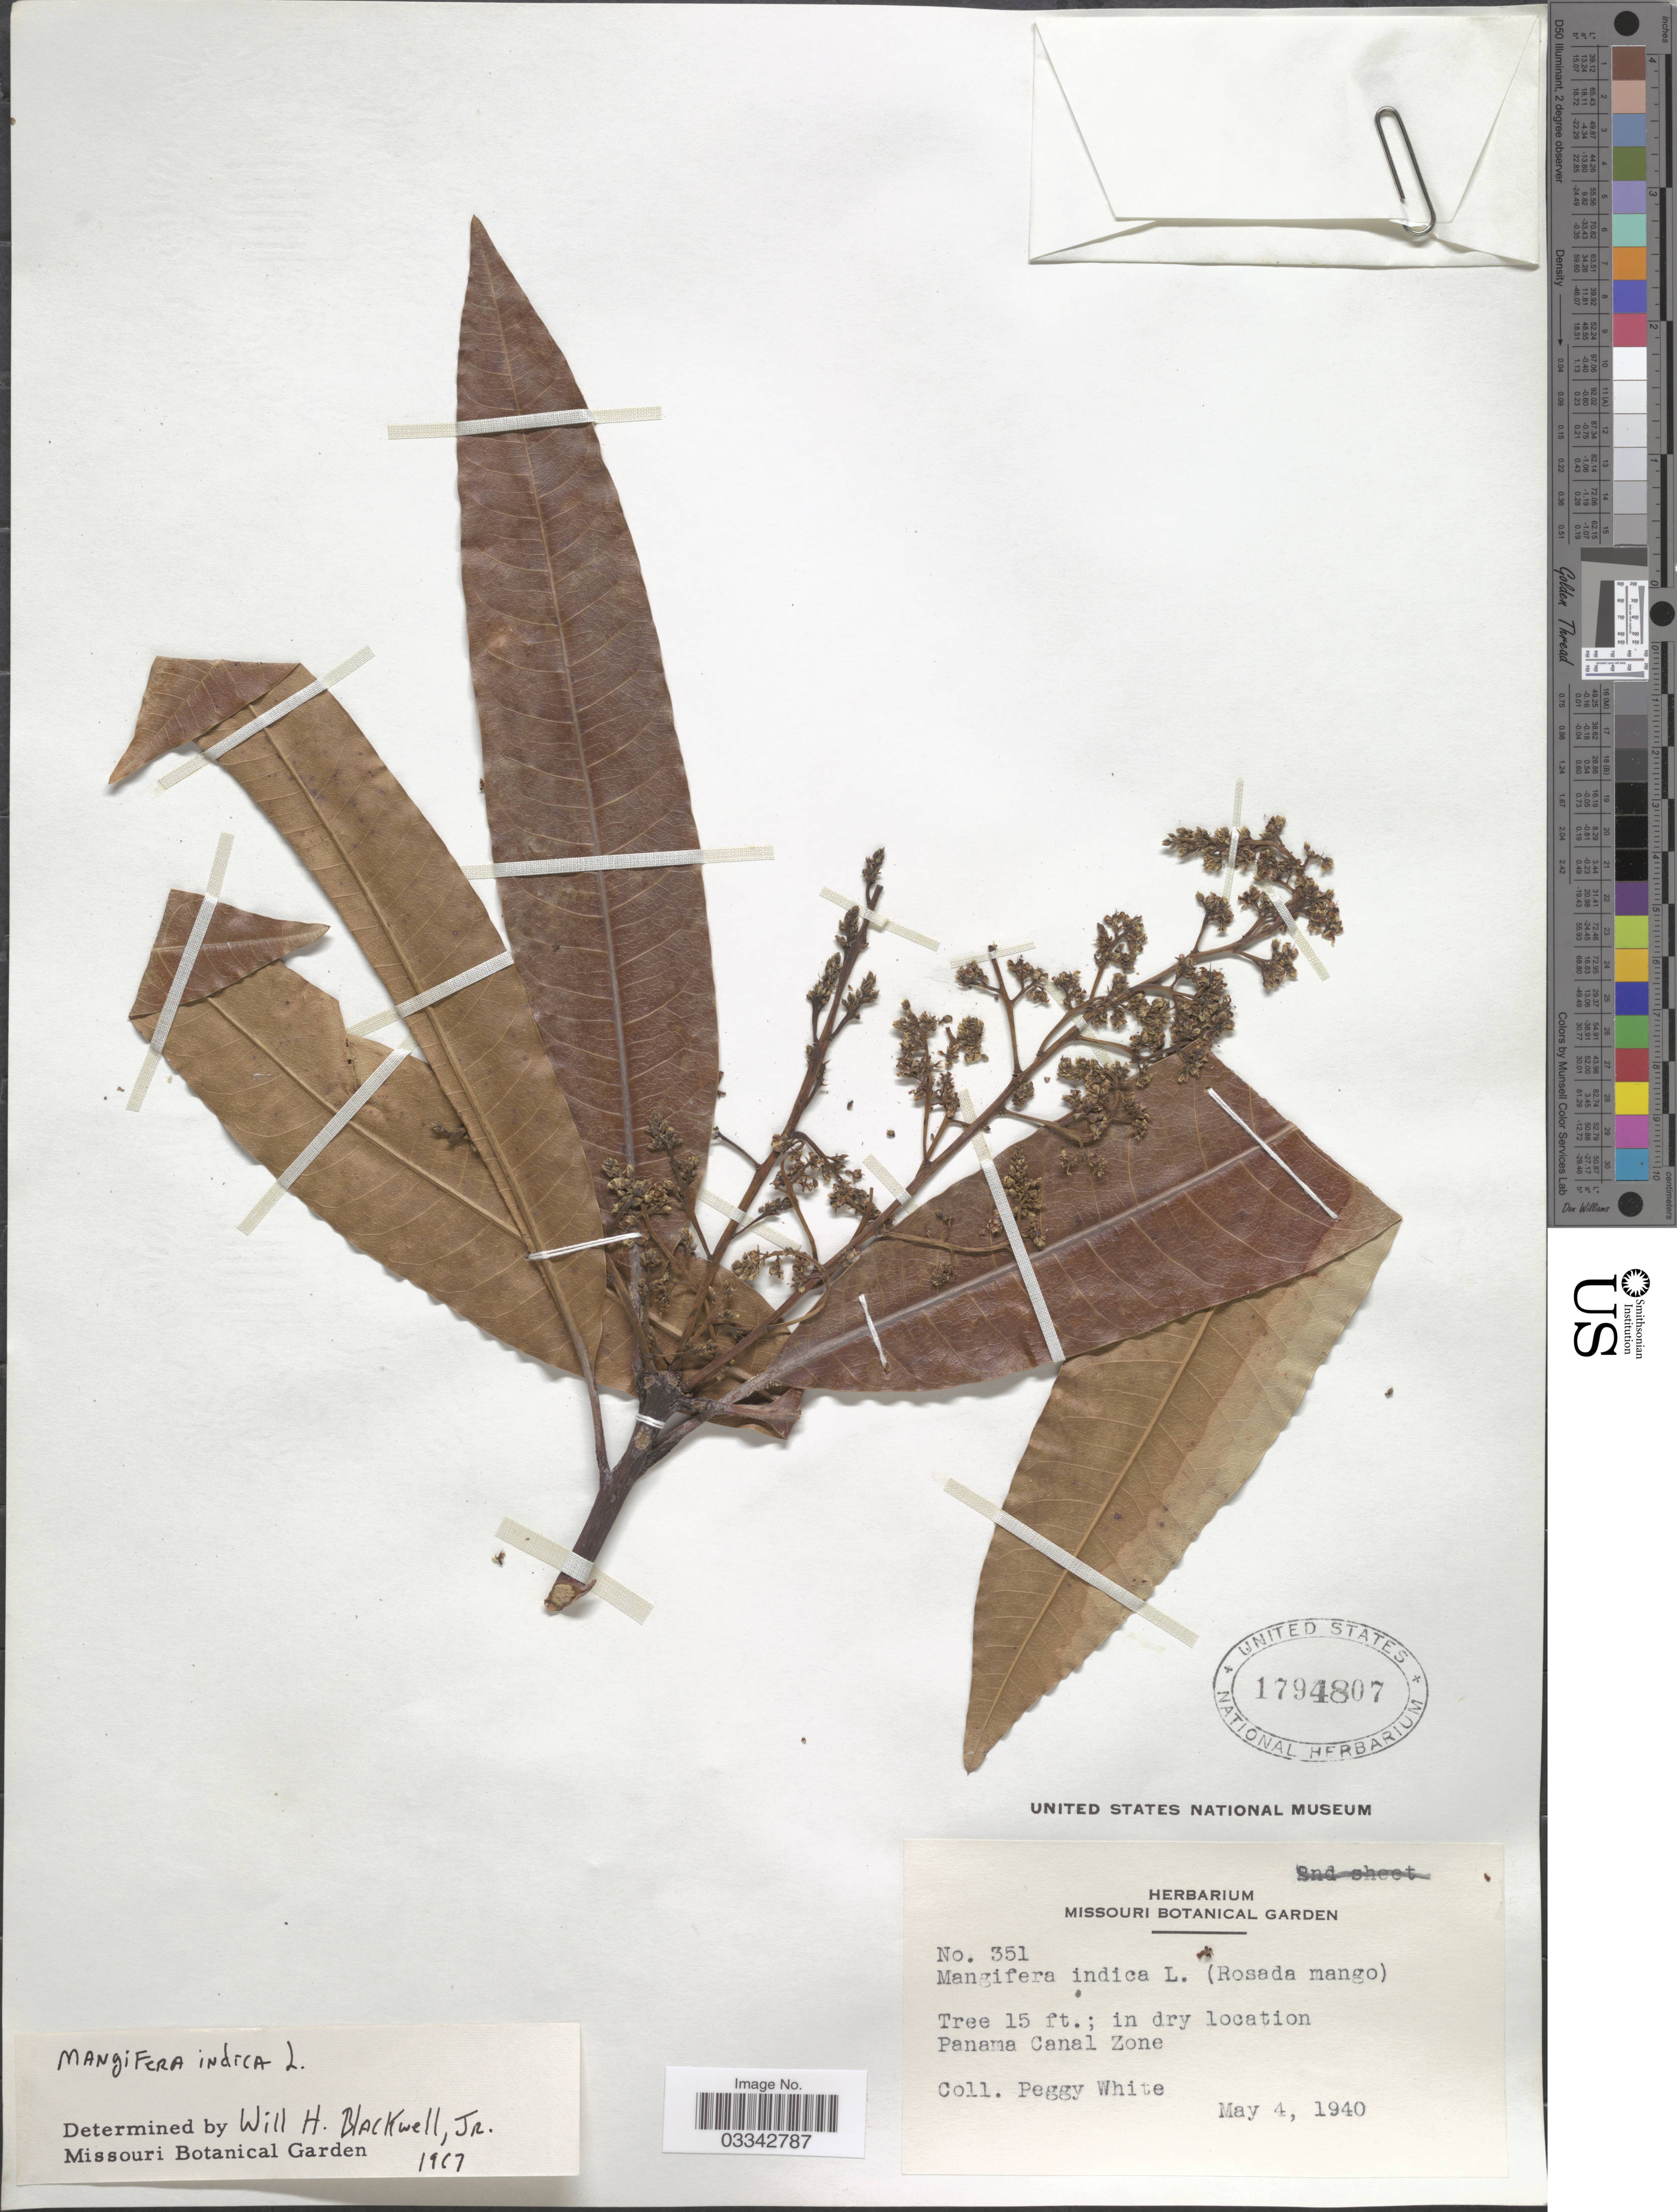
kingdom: Plantae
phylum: Tracheophyta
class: Magnoliopsida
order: Sapindales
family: Anacardiaceae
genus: Mangifera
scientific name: Mangifera indica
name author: L.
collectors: P. White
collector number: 351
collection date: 1940-05-04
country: Panama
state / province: Colón / Panamá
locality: Panama Canal Zone.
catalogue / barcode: US 1794807